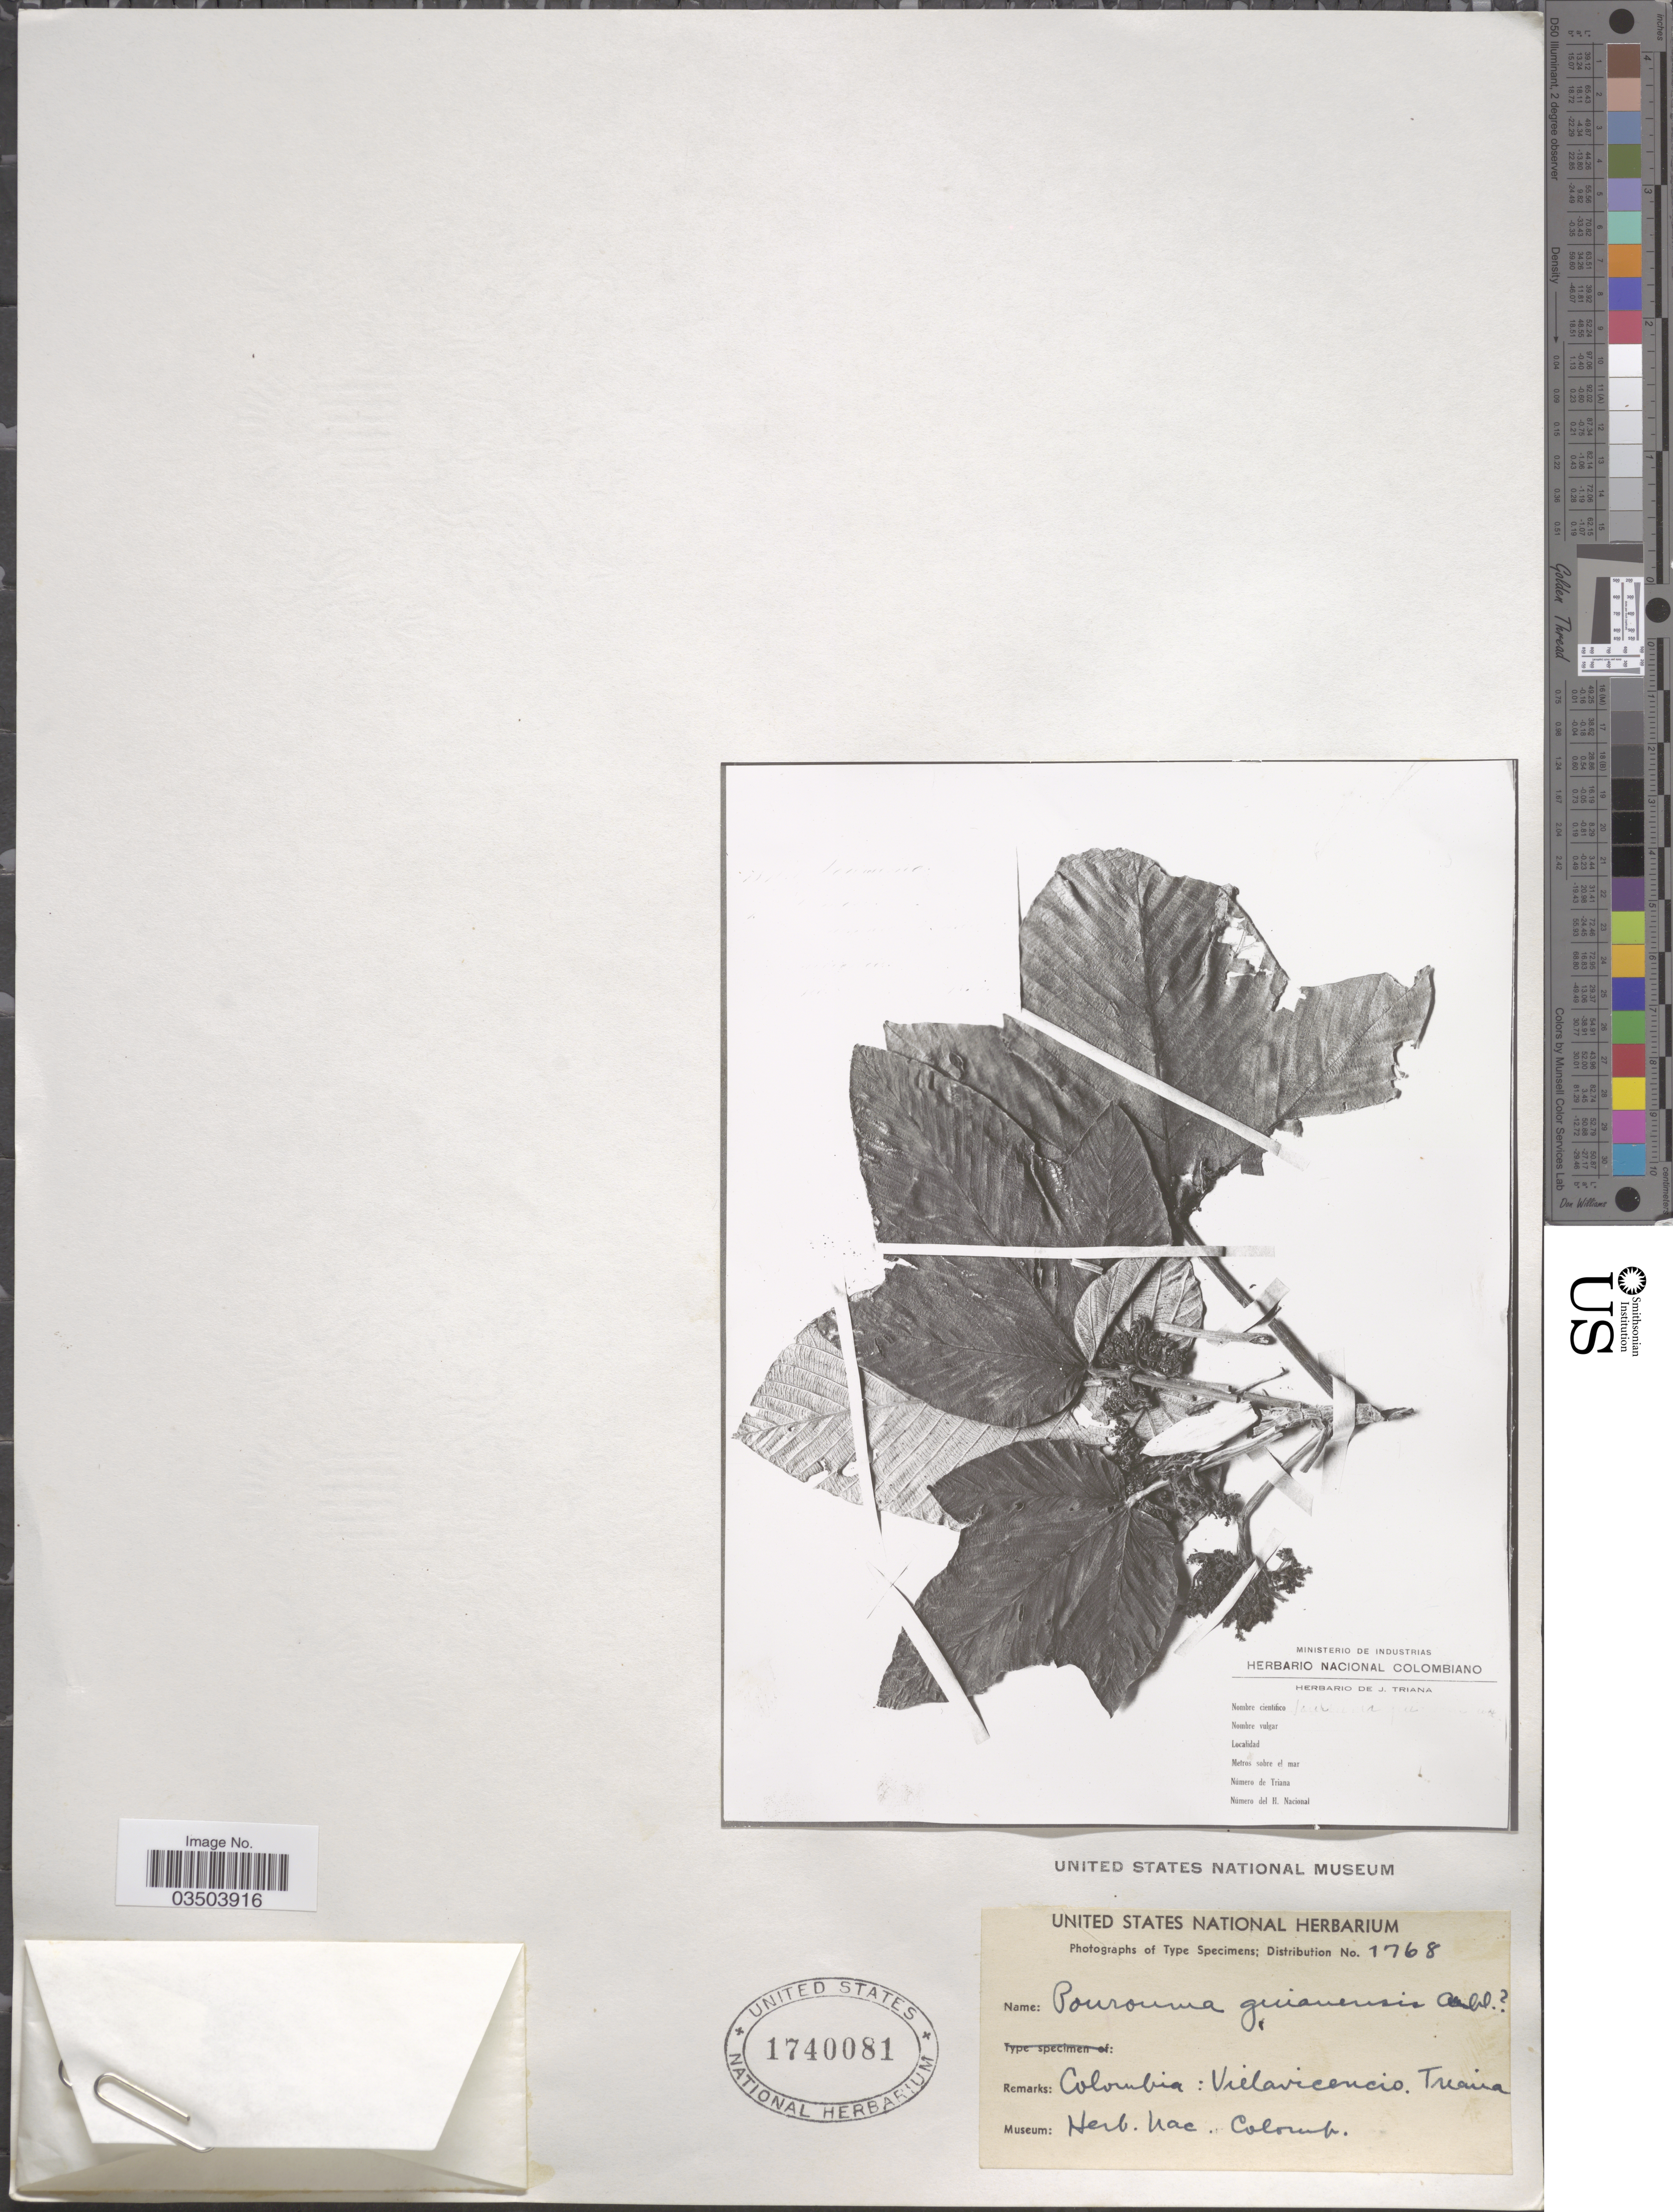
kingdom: Plantae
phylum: Tracheophyta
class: Magnoliopsida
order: Rosales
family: Urticaceae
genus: Pourouma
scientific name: Pourouma guianensis subsp. guianensis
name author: Aubl.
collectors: J. J. Triana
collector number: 1768?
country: Colombia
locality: Villavicencio.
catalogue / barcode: US 1740081